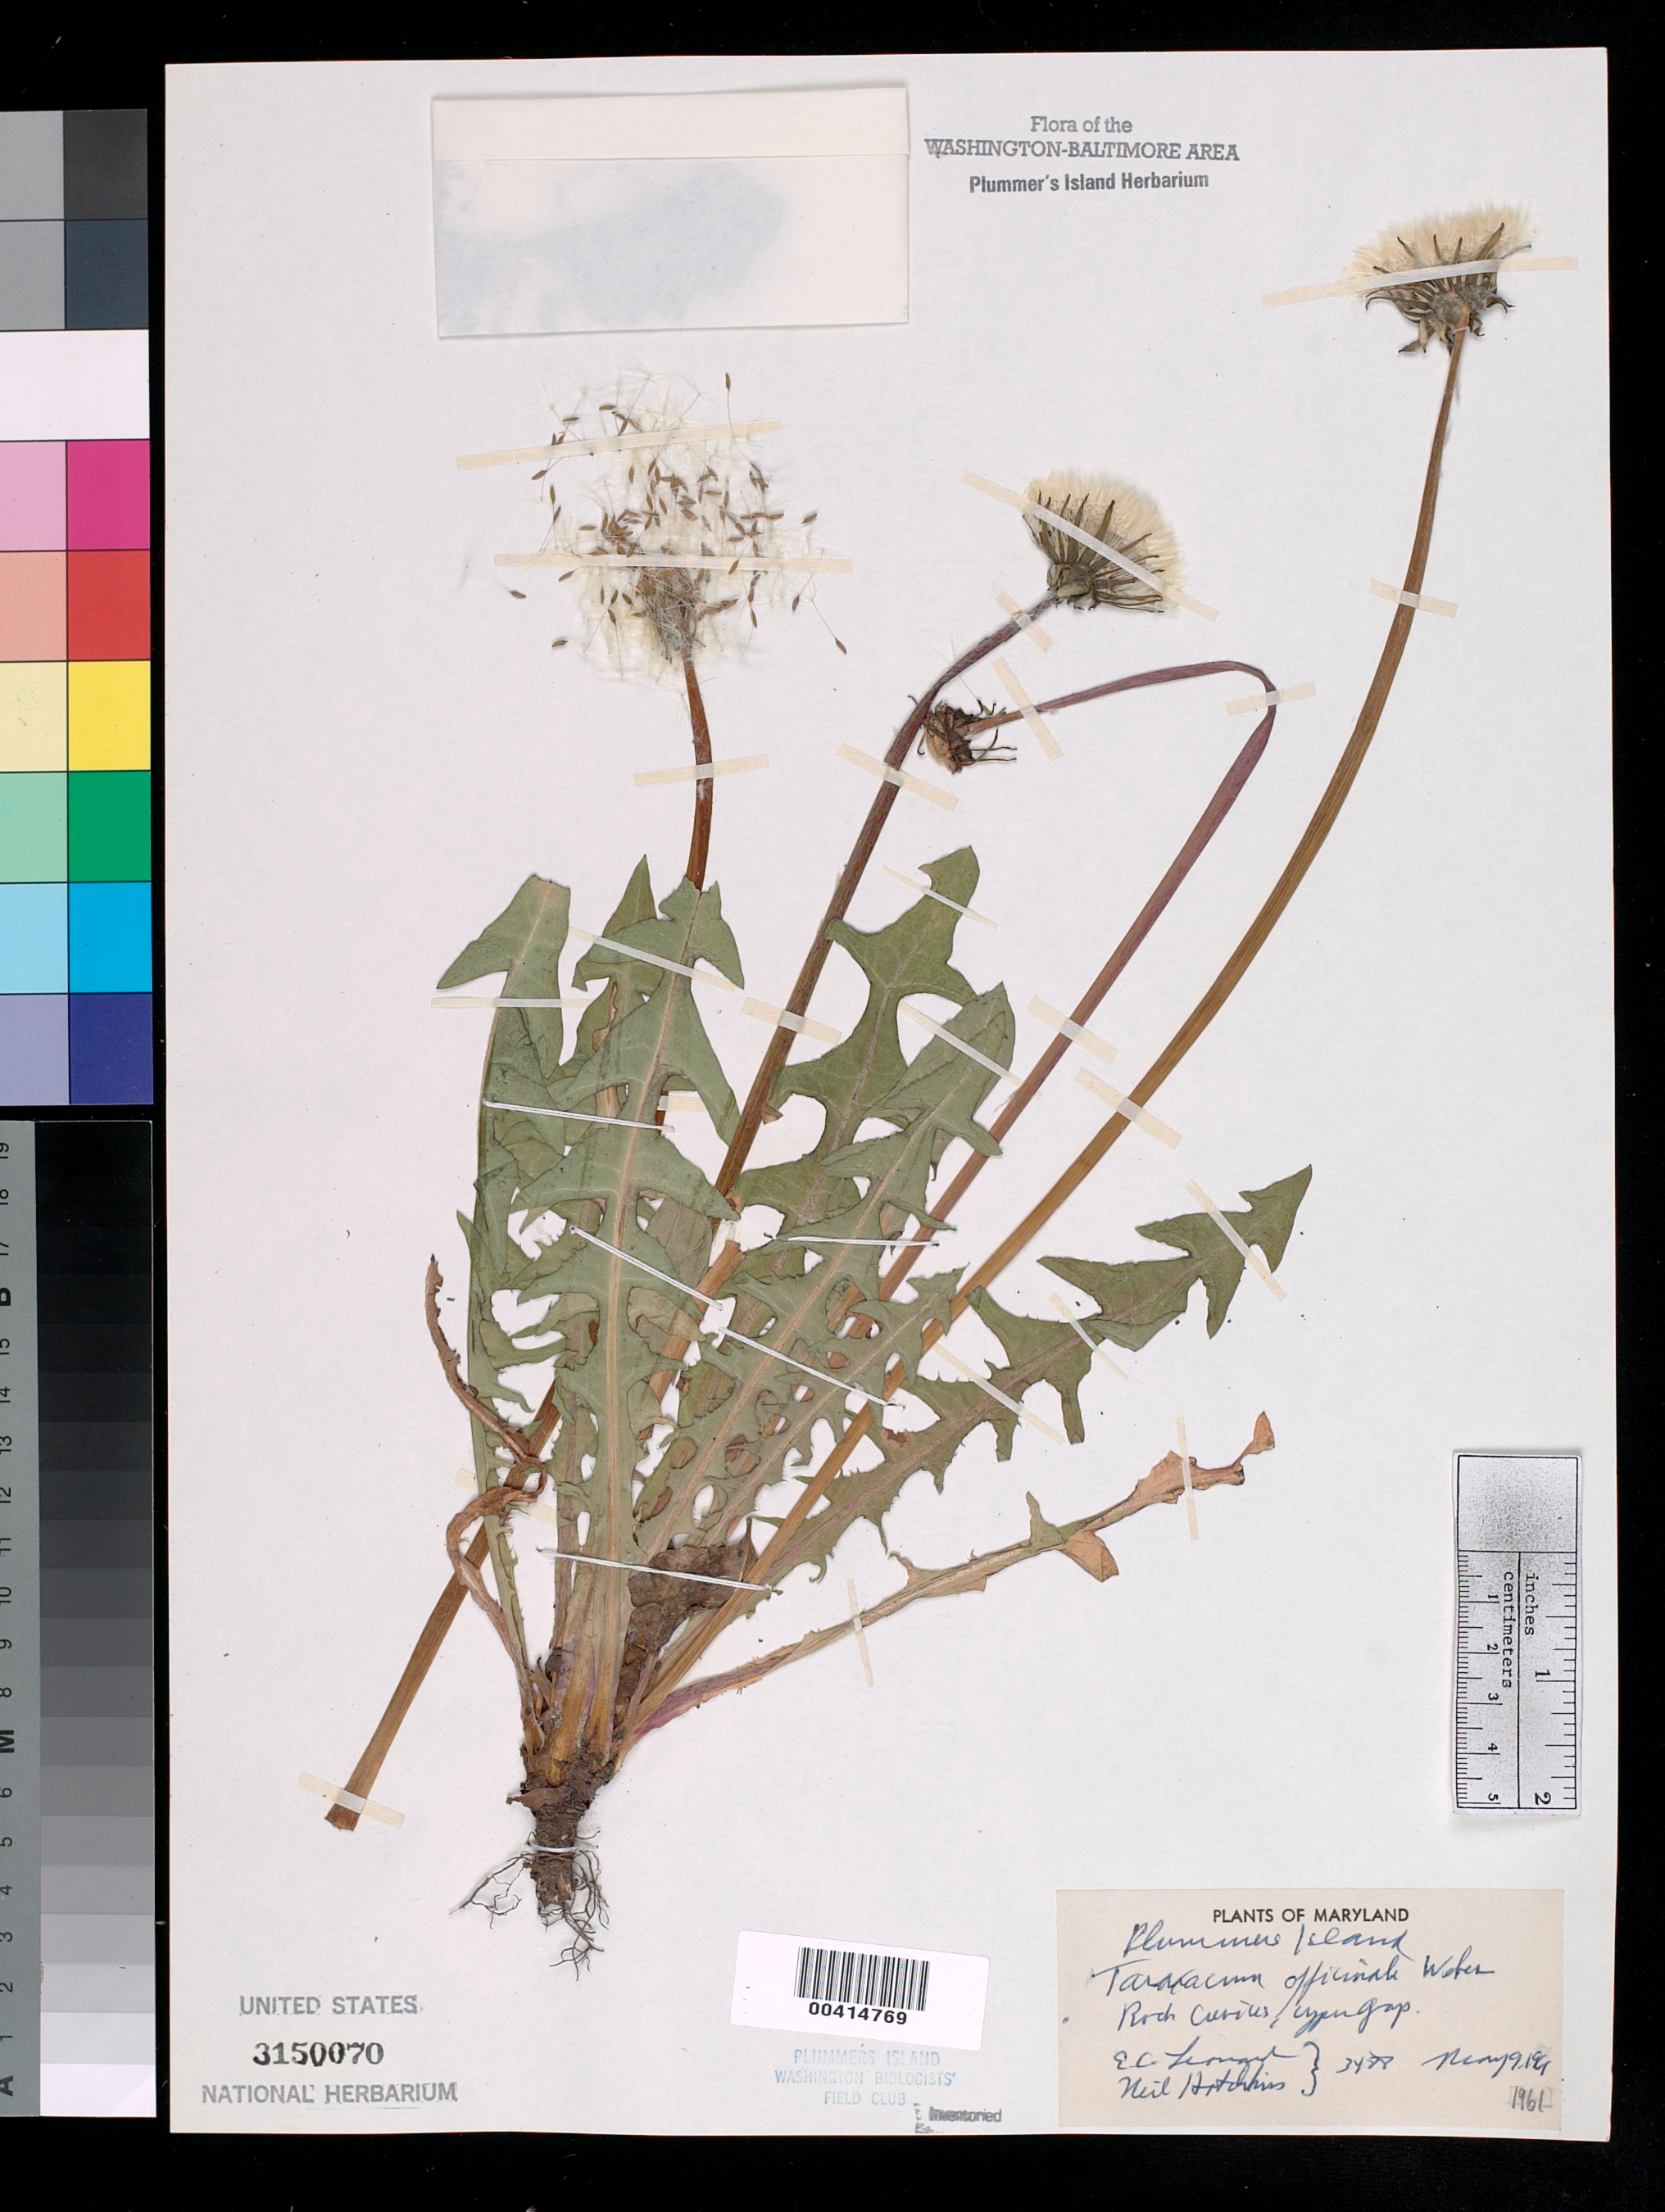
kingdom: Plantae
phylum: Tracheophyta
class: Magnoliopsida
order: Asterales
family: Asteraceae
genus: Taraxacum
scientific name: Taraxacum officinale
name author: G.H. Weber ex F.H. Wigg.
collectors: E. C. Leonard & N. Hotchkiss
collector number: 3488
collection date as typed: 09 May 1961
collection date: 1961-05-09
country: United States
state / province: Maryland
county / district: Montgomery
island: Plummers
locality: Plummer's Island; Upper Gap C. & O. Canal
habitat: Rock crevices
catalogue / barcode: US 3150070